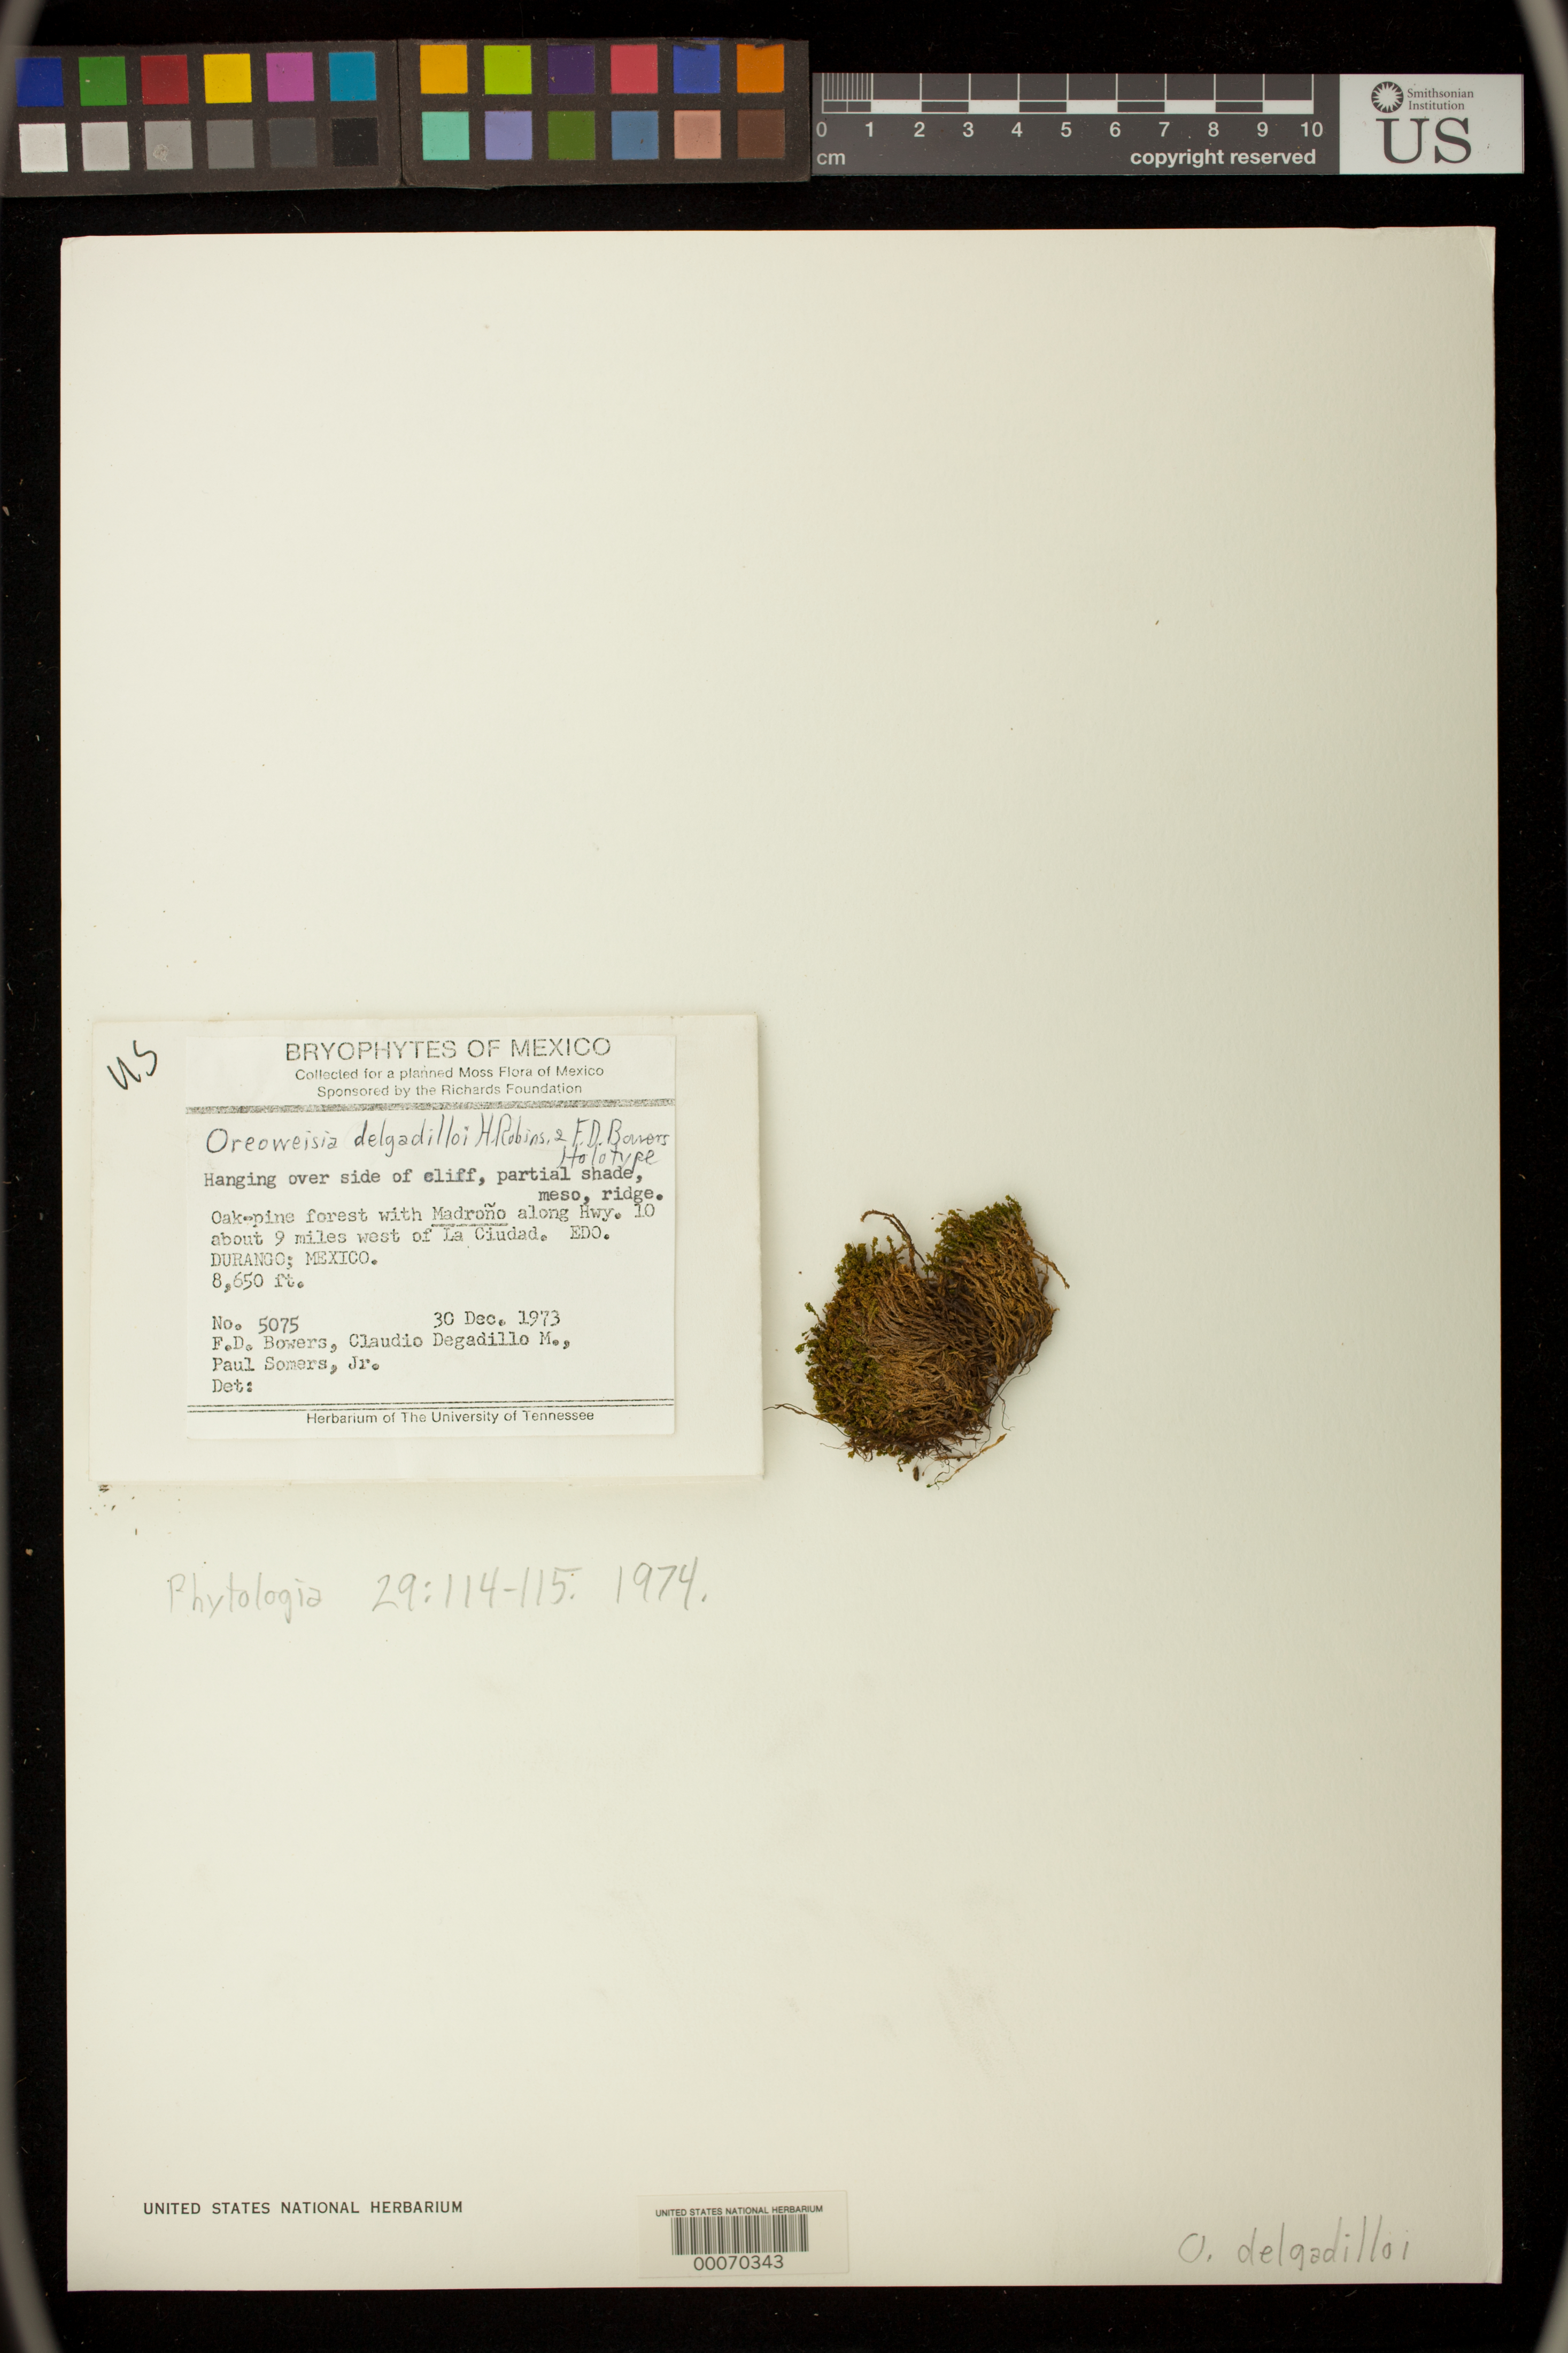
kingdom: Plantae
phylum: Bryophyta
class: Bryopsida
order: Dicranales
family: Rhabdoweisiaceae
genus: Oreoweisia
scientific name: Oreoweisia delgadilloi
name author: H. Rob. & F.D. Bowers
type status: Holotype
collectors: F. D. Bowers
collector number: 5075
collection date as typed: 30 Dec 1973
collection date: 1973-12-30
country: Mexico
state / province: Durango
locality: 9 mi. W of La Ciudad.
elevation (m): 2637